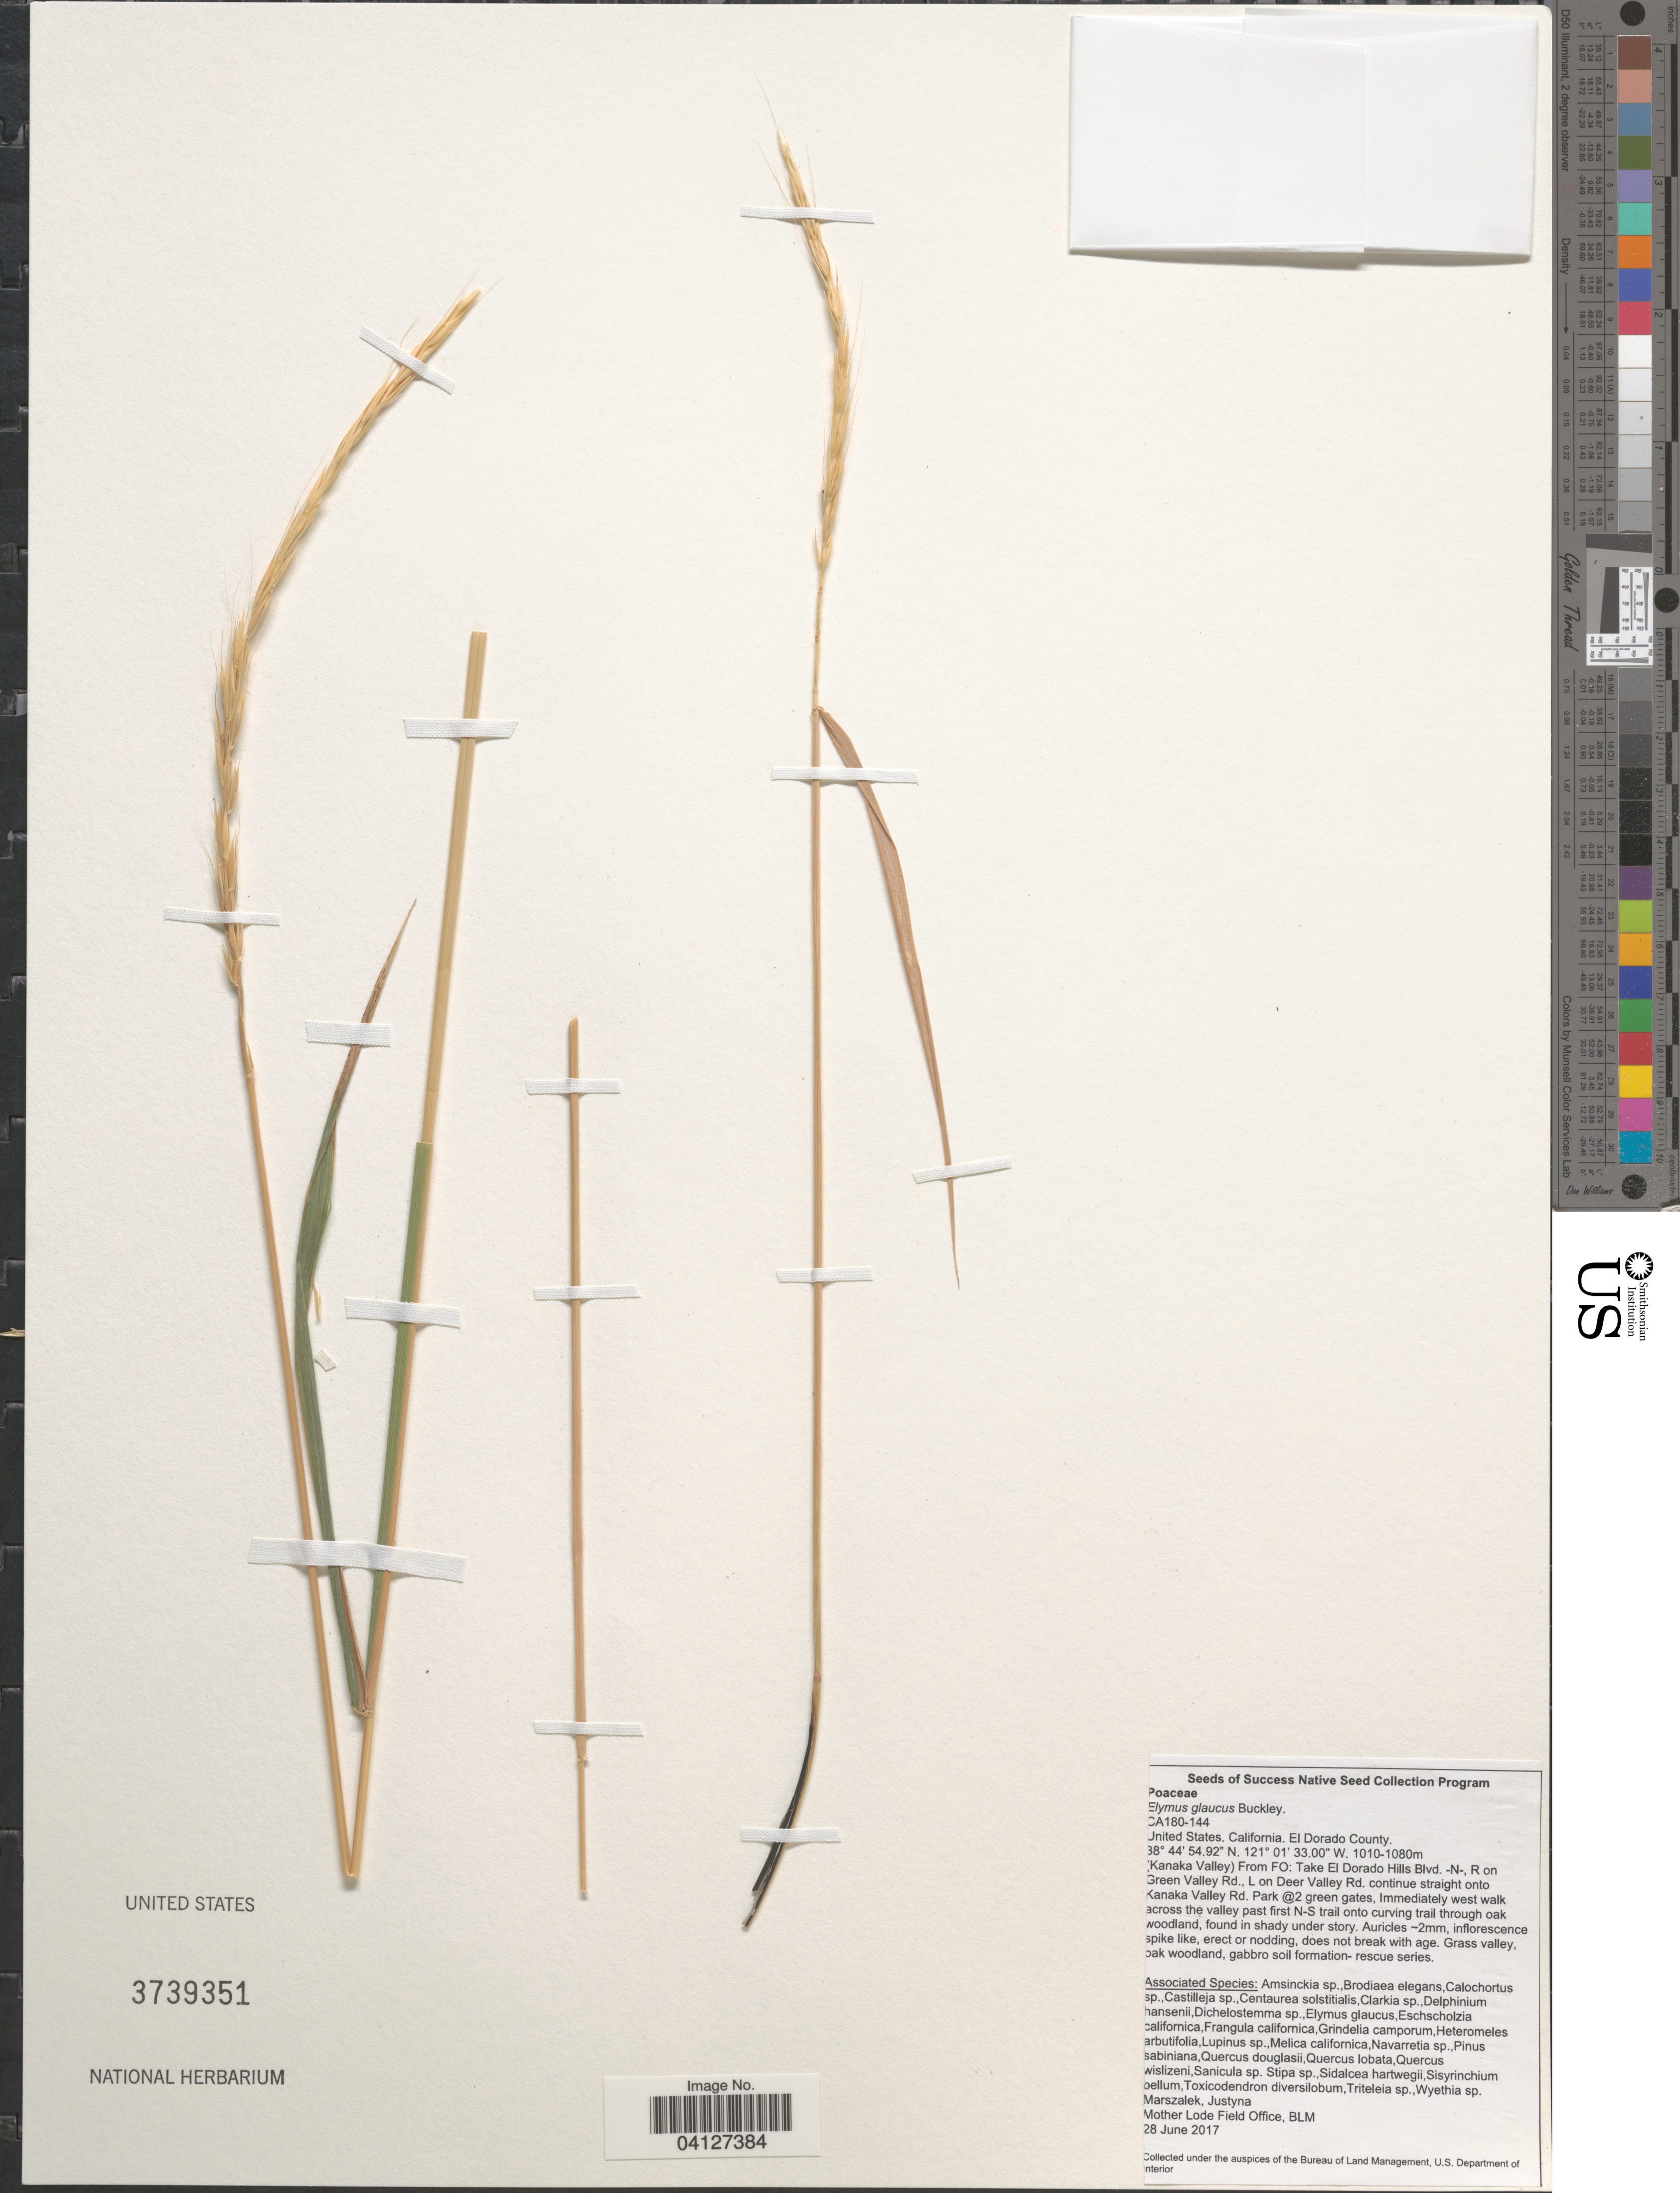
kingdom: Plantae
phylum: Tracheophyta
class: Liliopsida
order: Poales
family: Poaceae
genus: Elymus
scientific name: Elymus glaucus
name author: Buckley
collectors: J. Marszalek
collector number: CA180-144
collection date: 2017-06-28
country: United States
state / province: California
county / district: El Dorado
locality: El Dorado County. (Kanaka Valley) From FO: Take El Dorado Hills Blvd. -N-, R on Green Valley Rd., L on Deer Valley Rd. continue straight onto Kanaka Valley Rd. Park @2 green gates, Immediately west walk across the valley past first N-S trail onto curving trail through oak woodland, found in shady under story.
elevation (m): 1010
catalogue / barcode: US 3739351